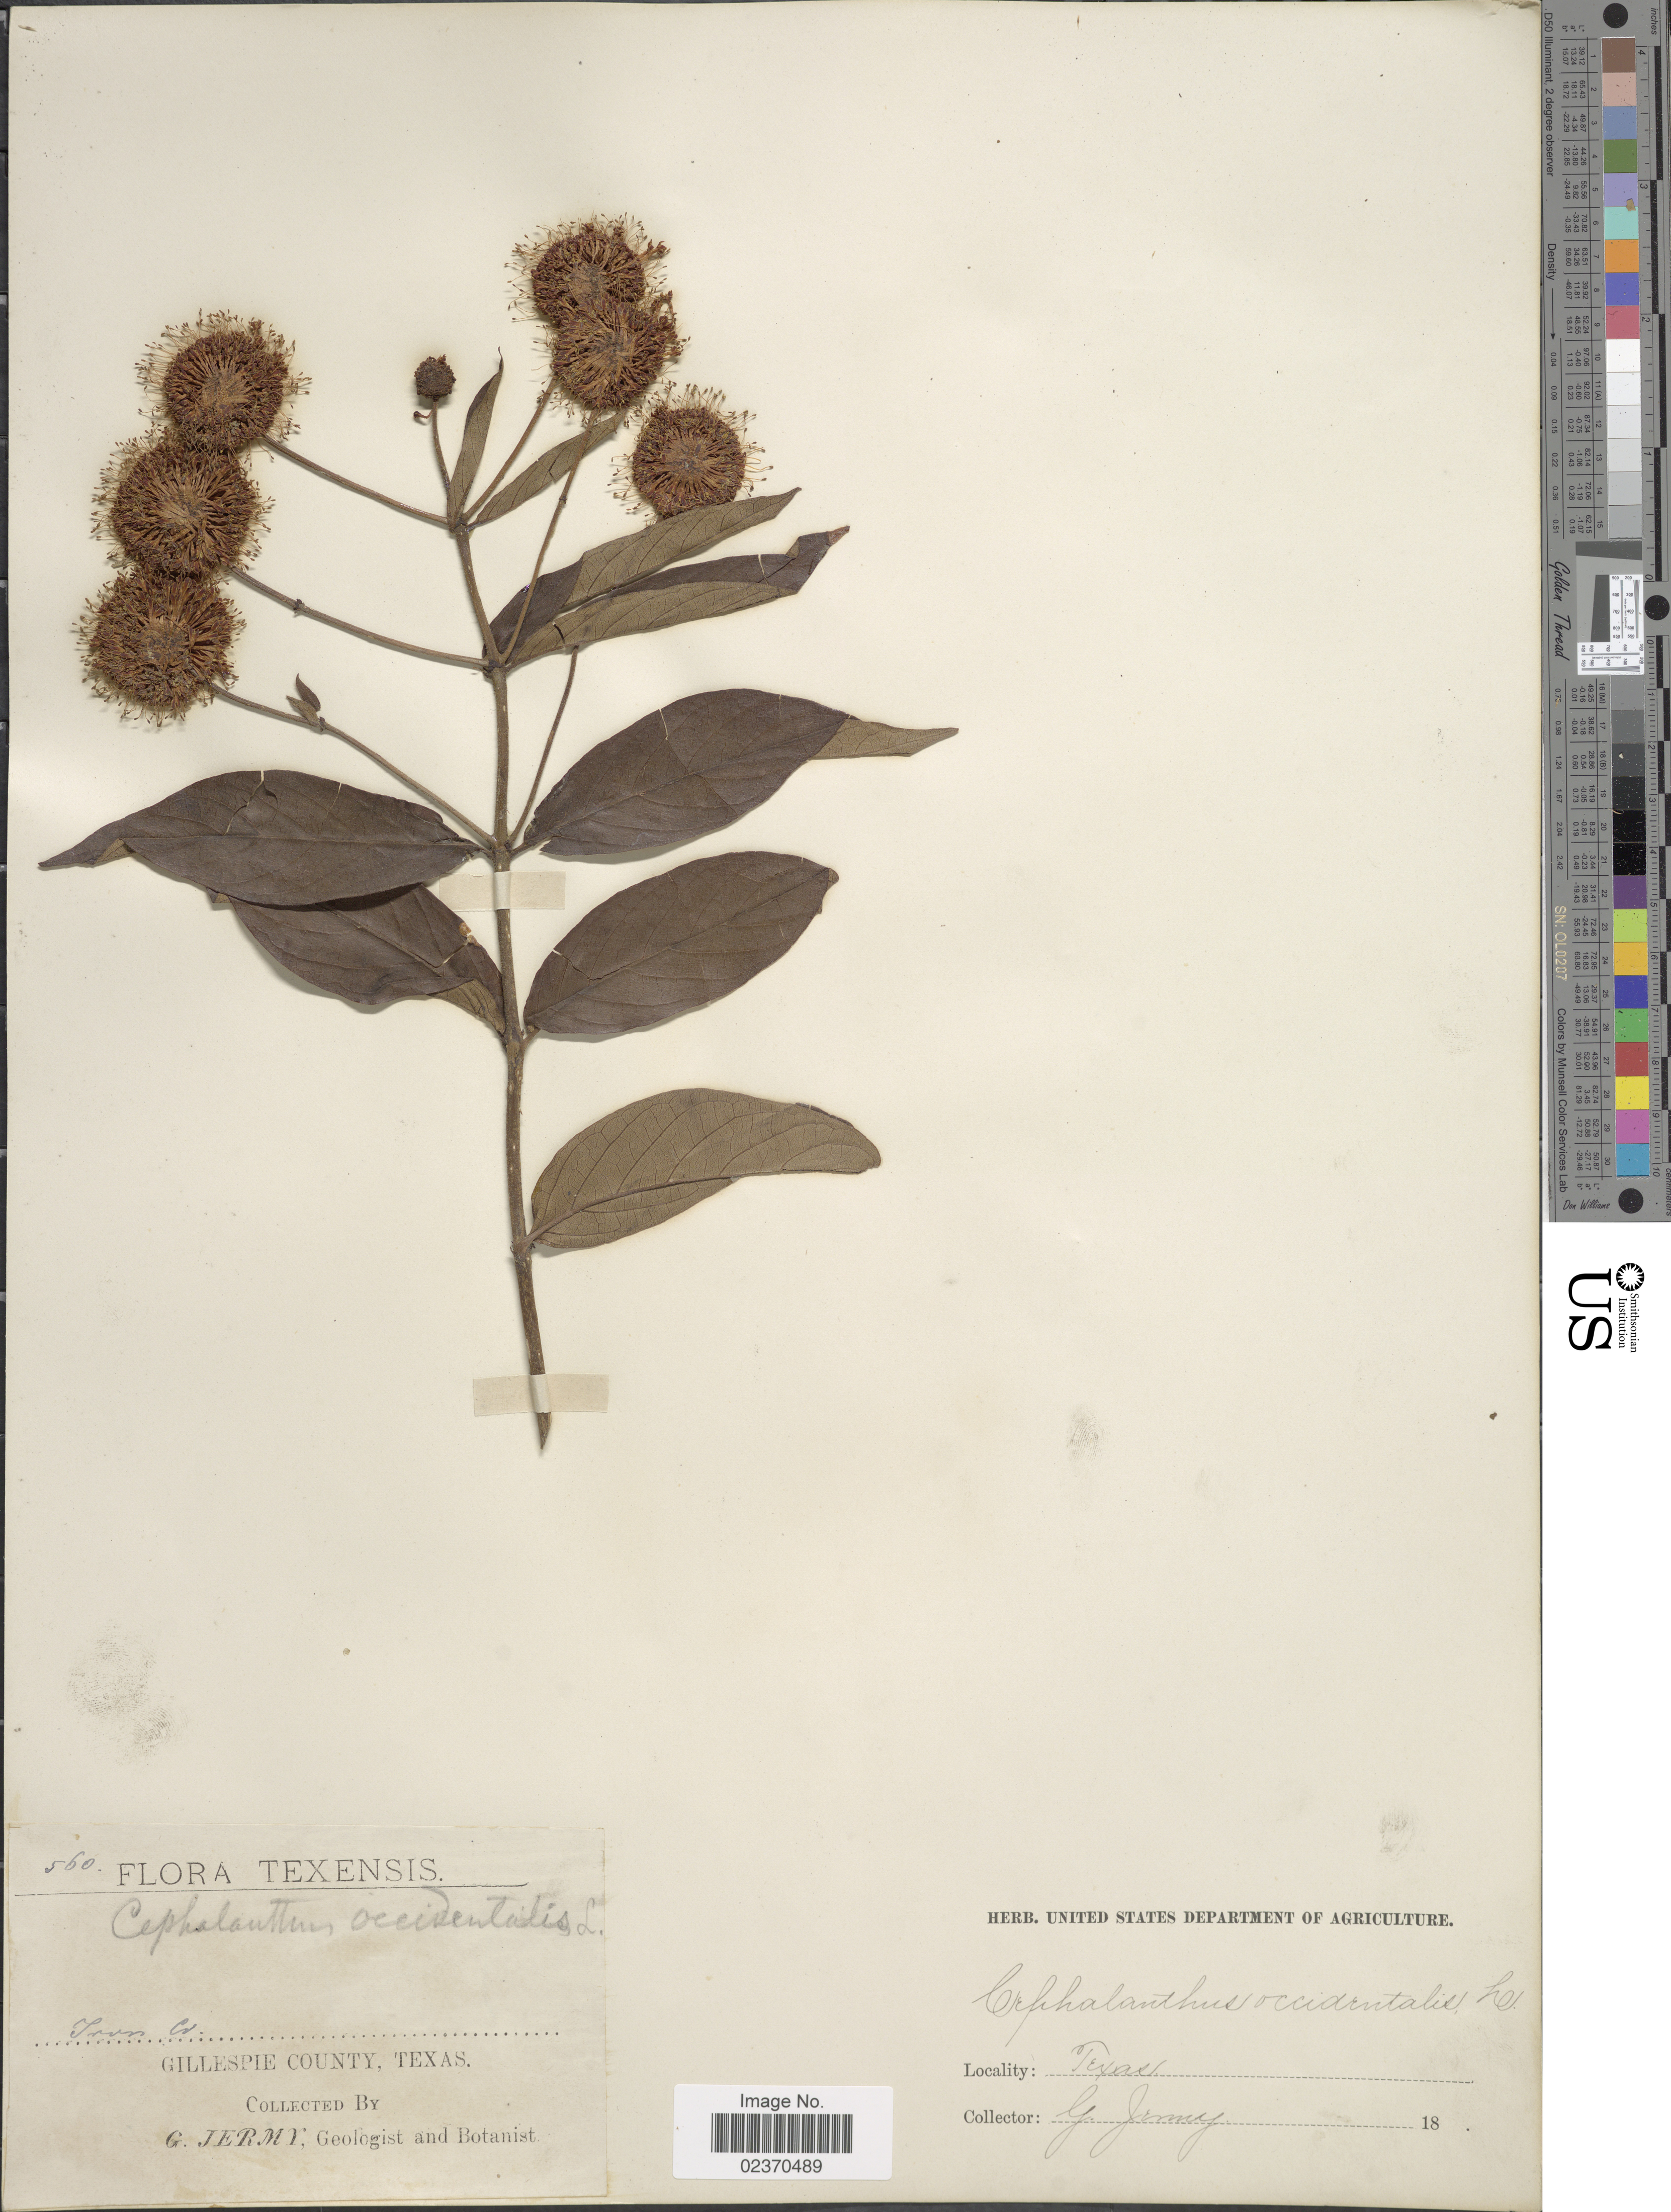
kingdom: Plantae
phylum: Tracheophyta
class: Magnoliopsida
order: Gentianales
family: Rubiaceae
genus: Cephalanthus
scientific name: Cephalanthus occidentalis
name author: L.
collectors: G. Jermy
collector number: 560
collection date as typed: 18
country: United States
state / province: Texas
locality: Irion Co. Gillespie County